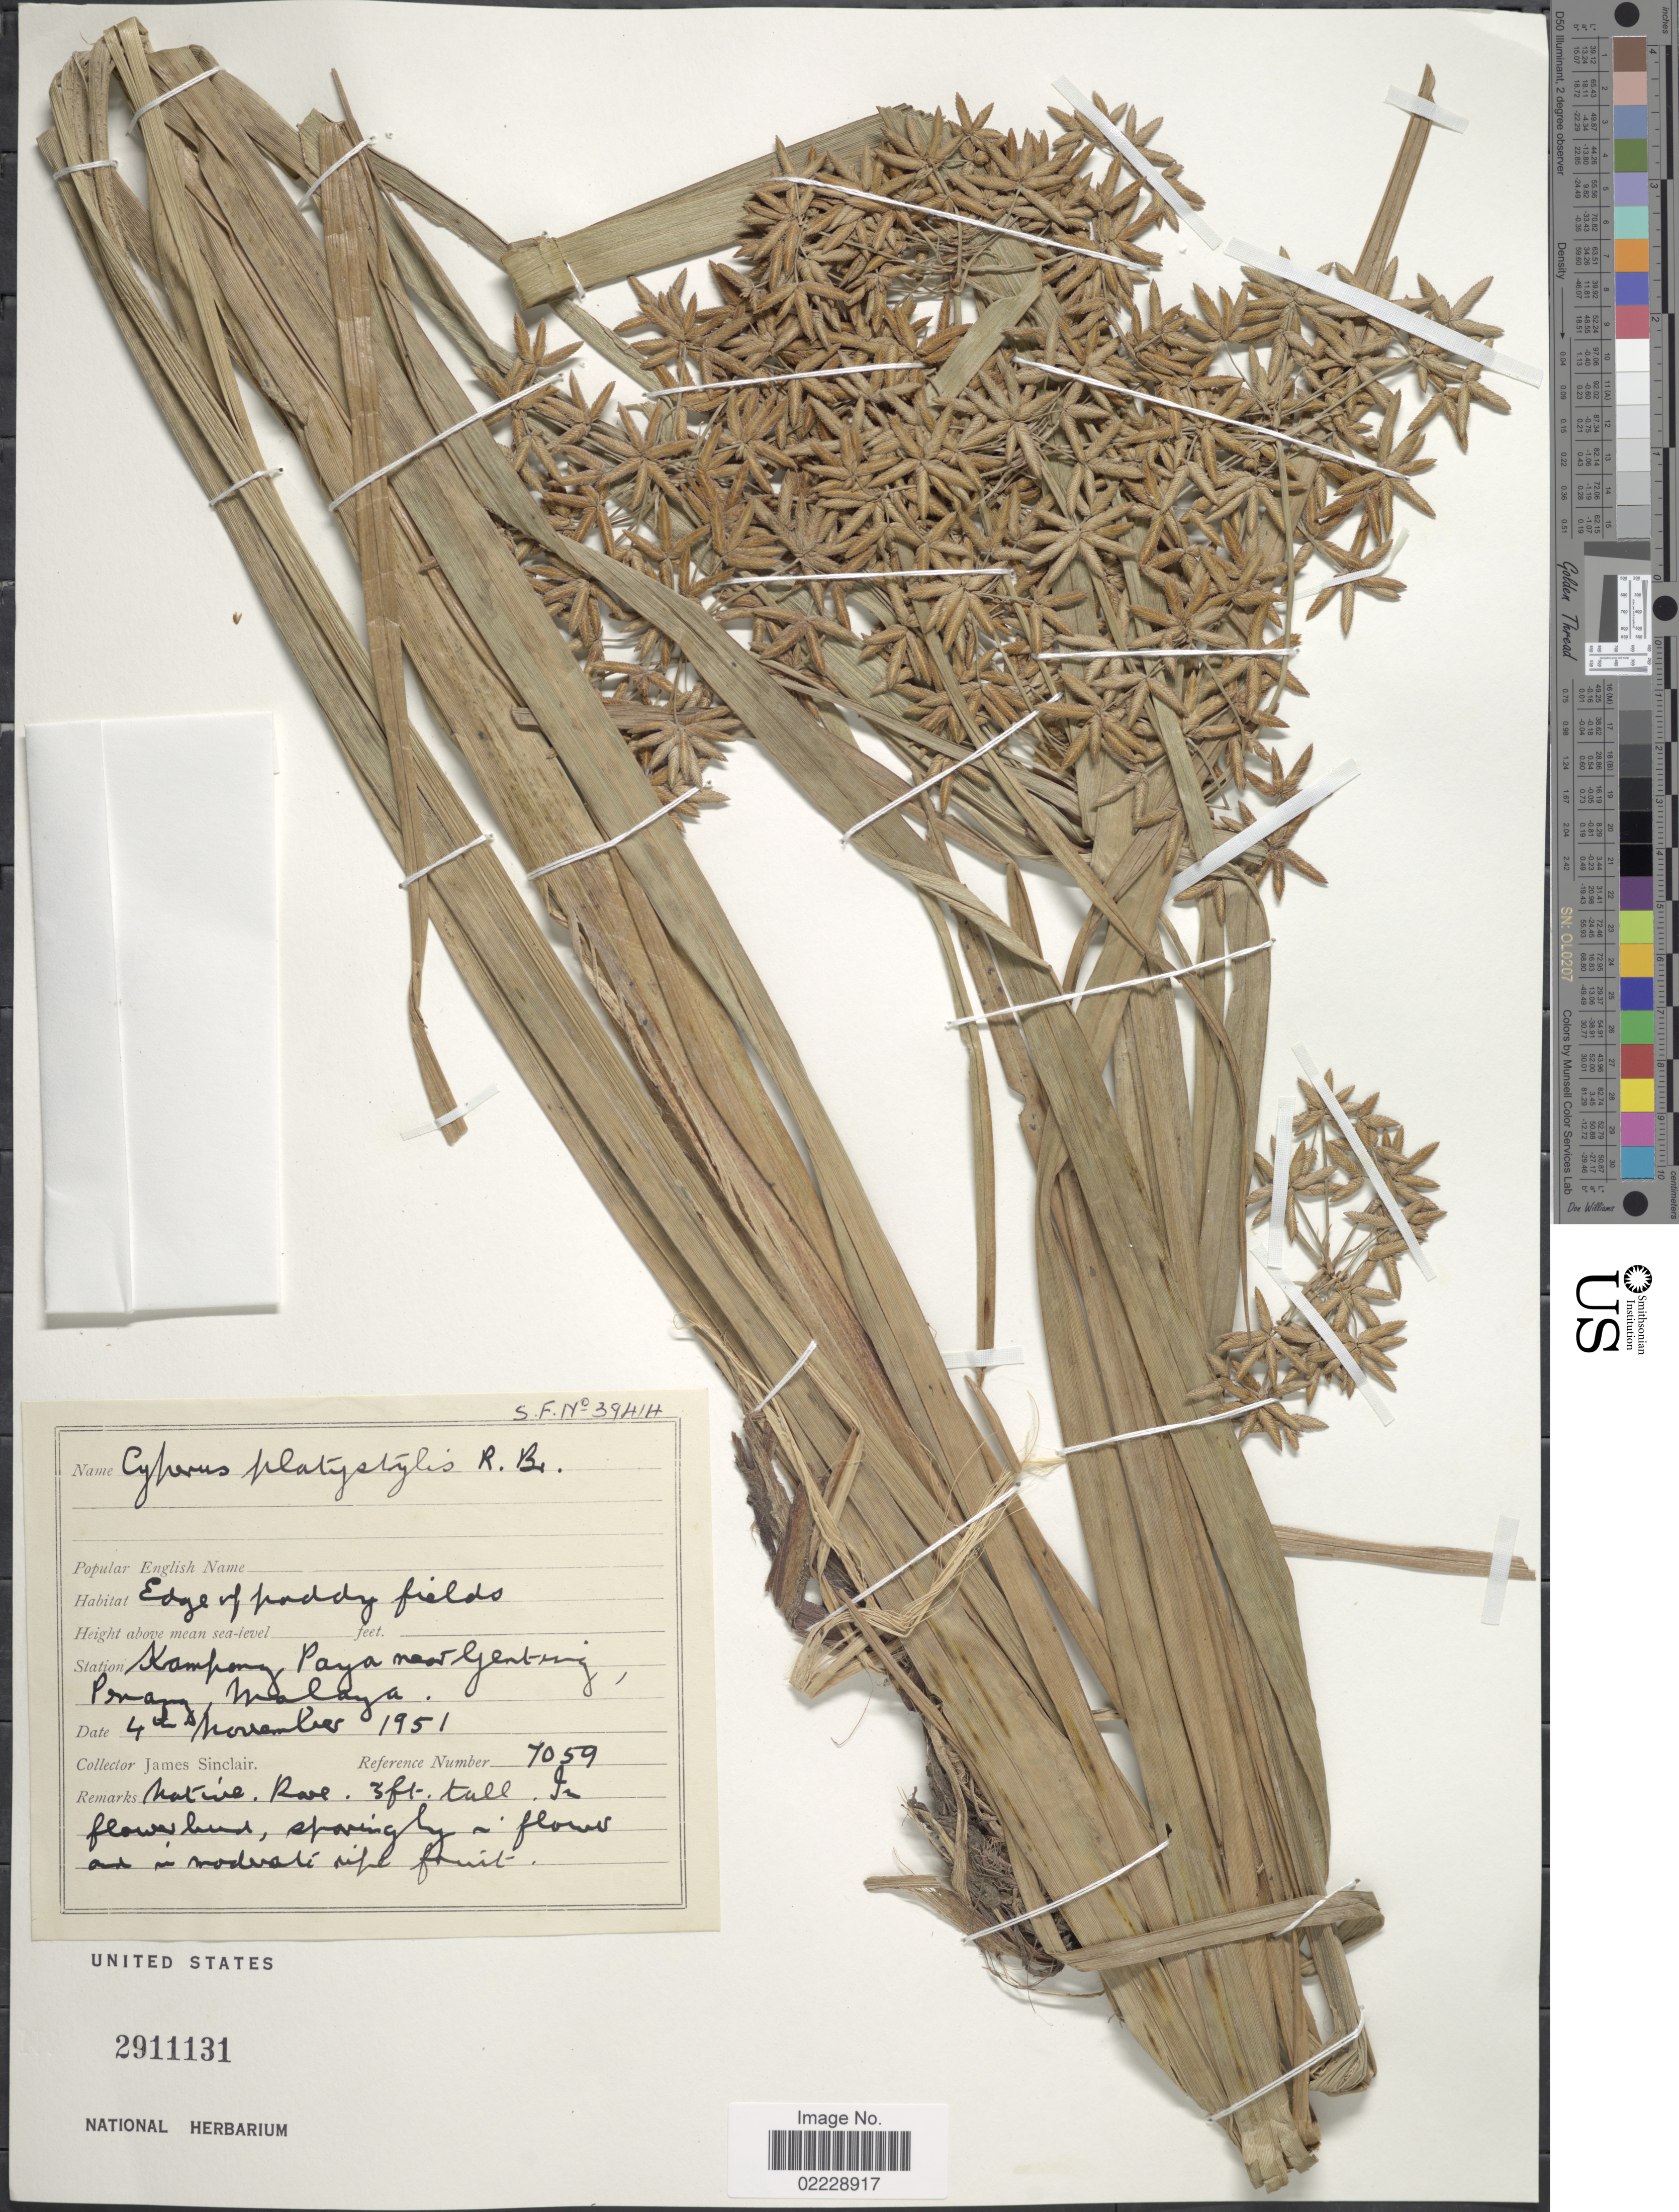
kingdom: Plantae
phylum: Tracheophyta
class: Liliopsida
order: Poales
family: Cyperaceae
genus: Cyperus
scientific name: Cyperus platystylis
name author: R. Br.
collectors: J. Sinclair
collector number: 7059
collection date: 1951-11-04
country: Malaysia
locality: Kampong Paya near Genting, Perang Malaya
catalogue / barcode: US 2911131